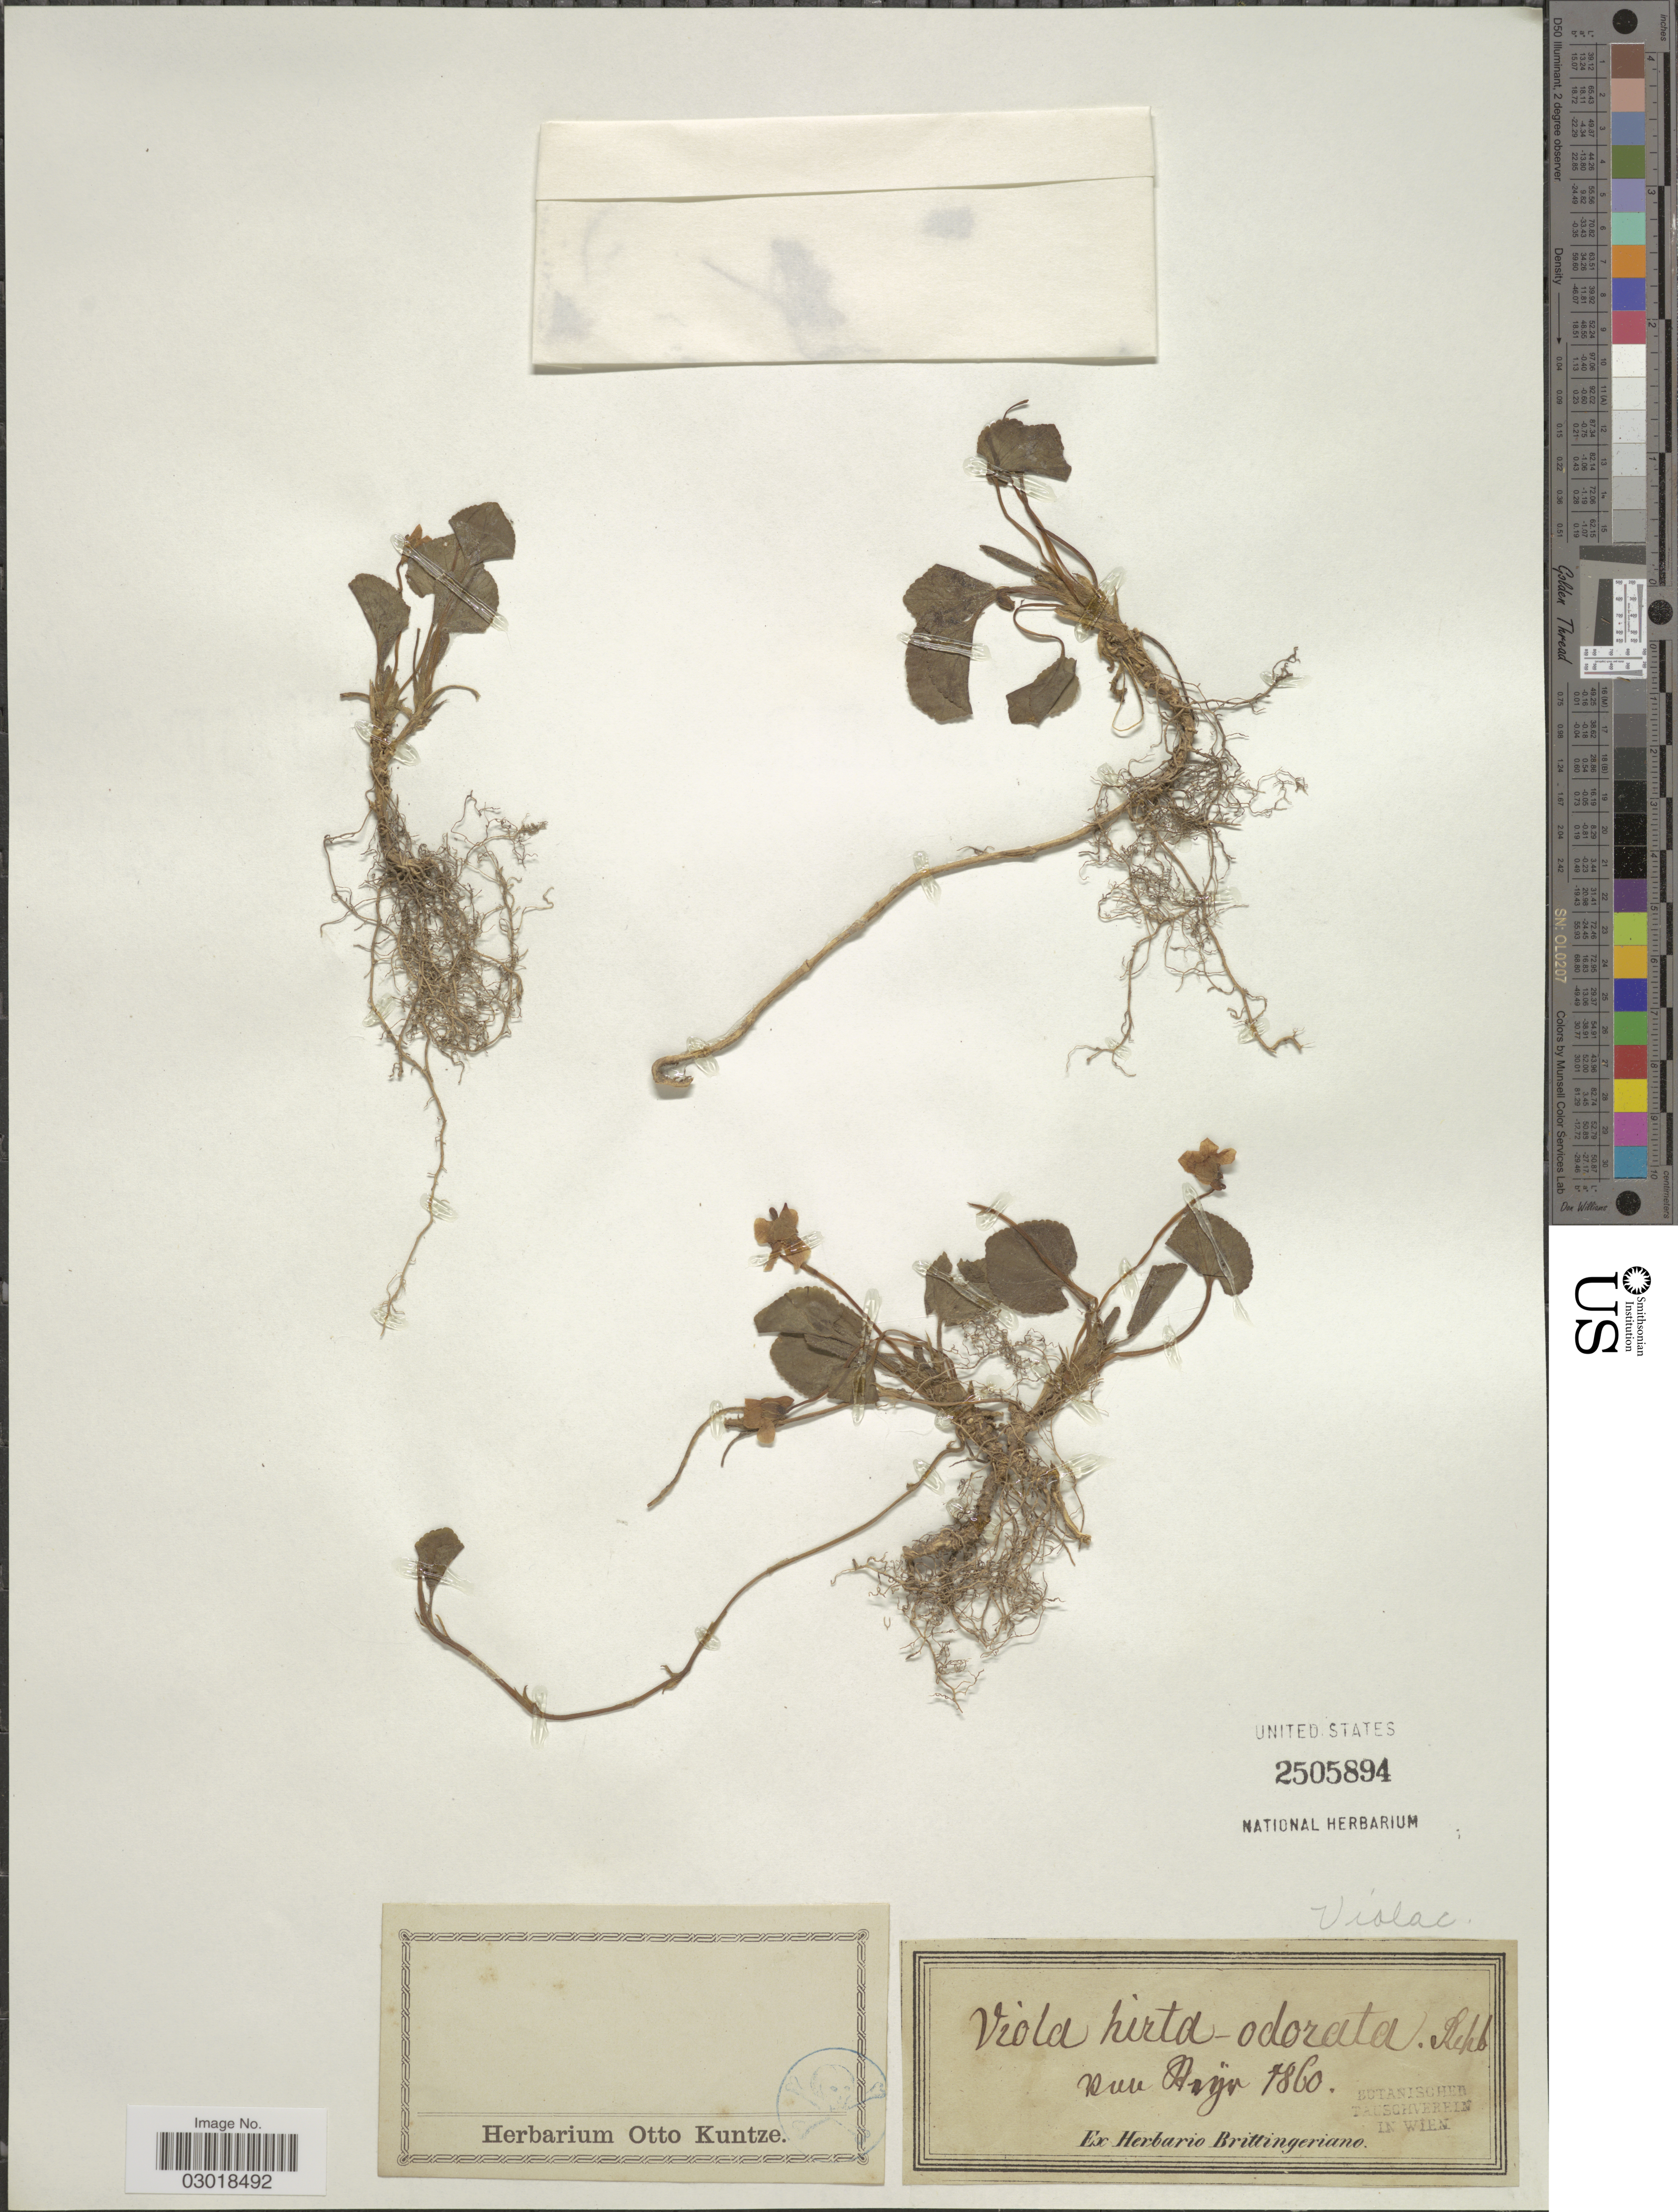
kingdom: Plantae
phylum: Tracheophyta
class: Magnoliopsida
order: Malpighiales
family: Violaceae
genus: Viola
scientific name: Viola hirta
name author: L.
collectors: Ex herb. Brittingeriano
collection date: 1860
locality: Zuu [illegible text][interpreted].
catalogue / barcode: US 2505894